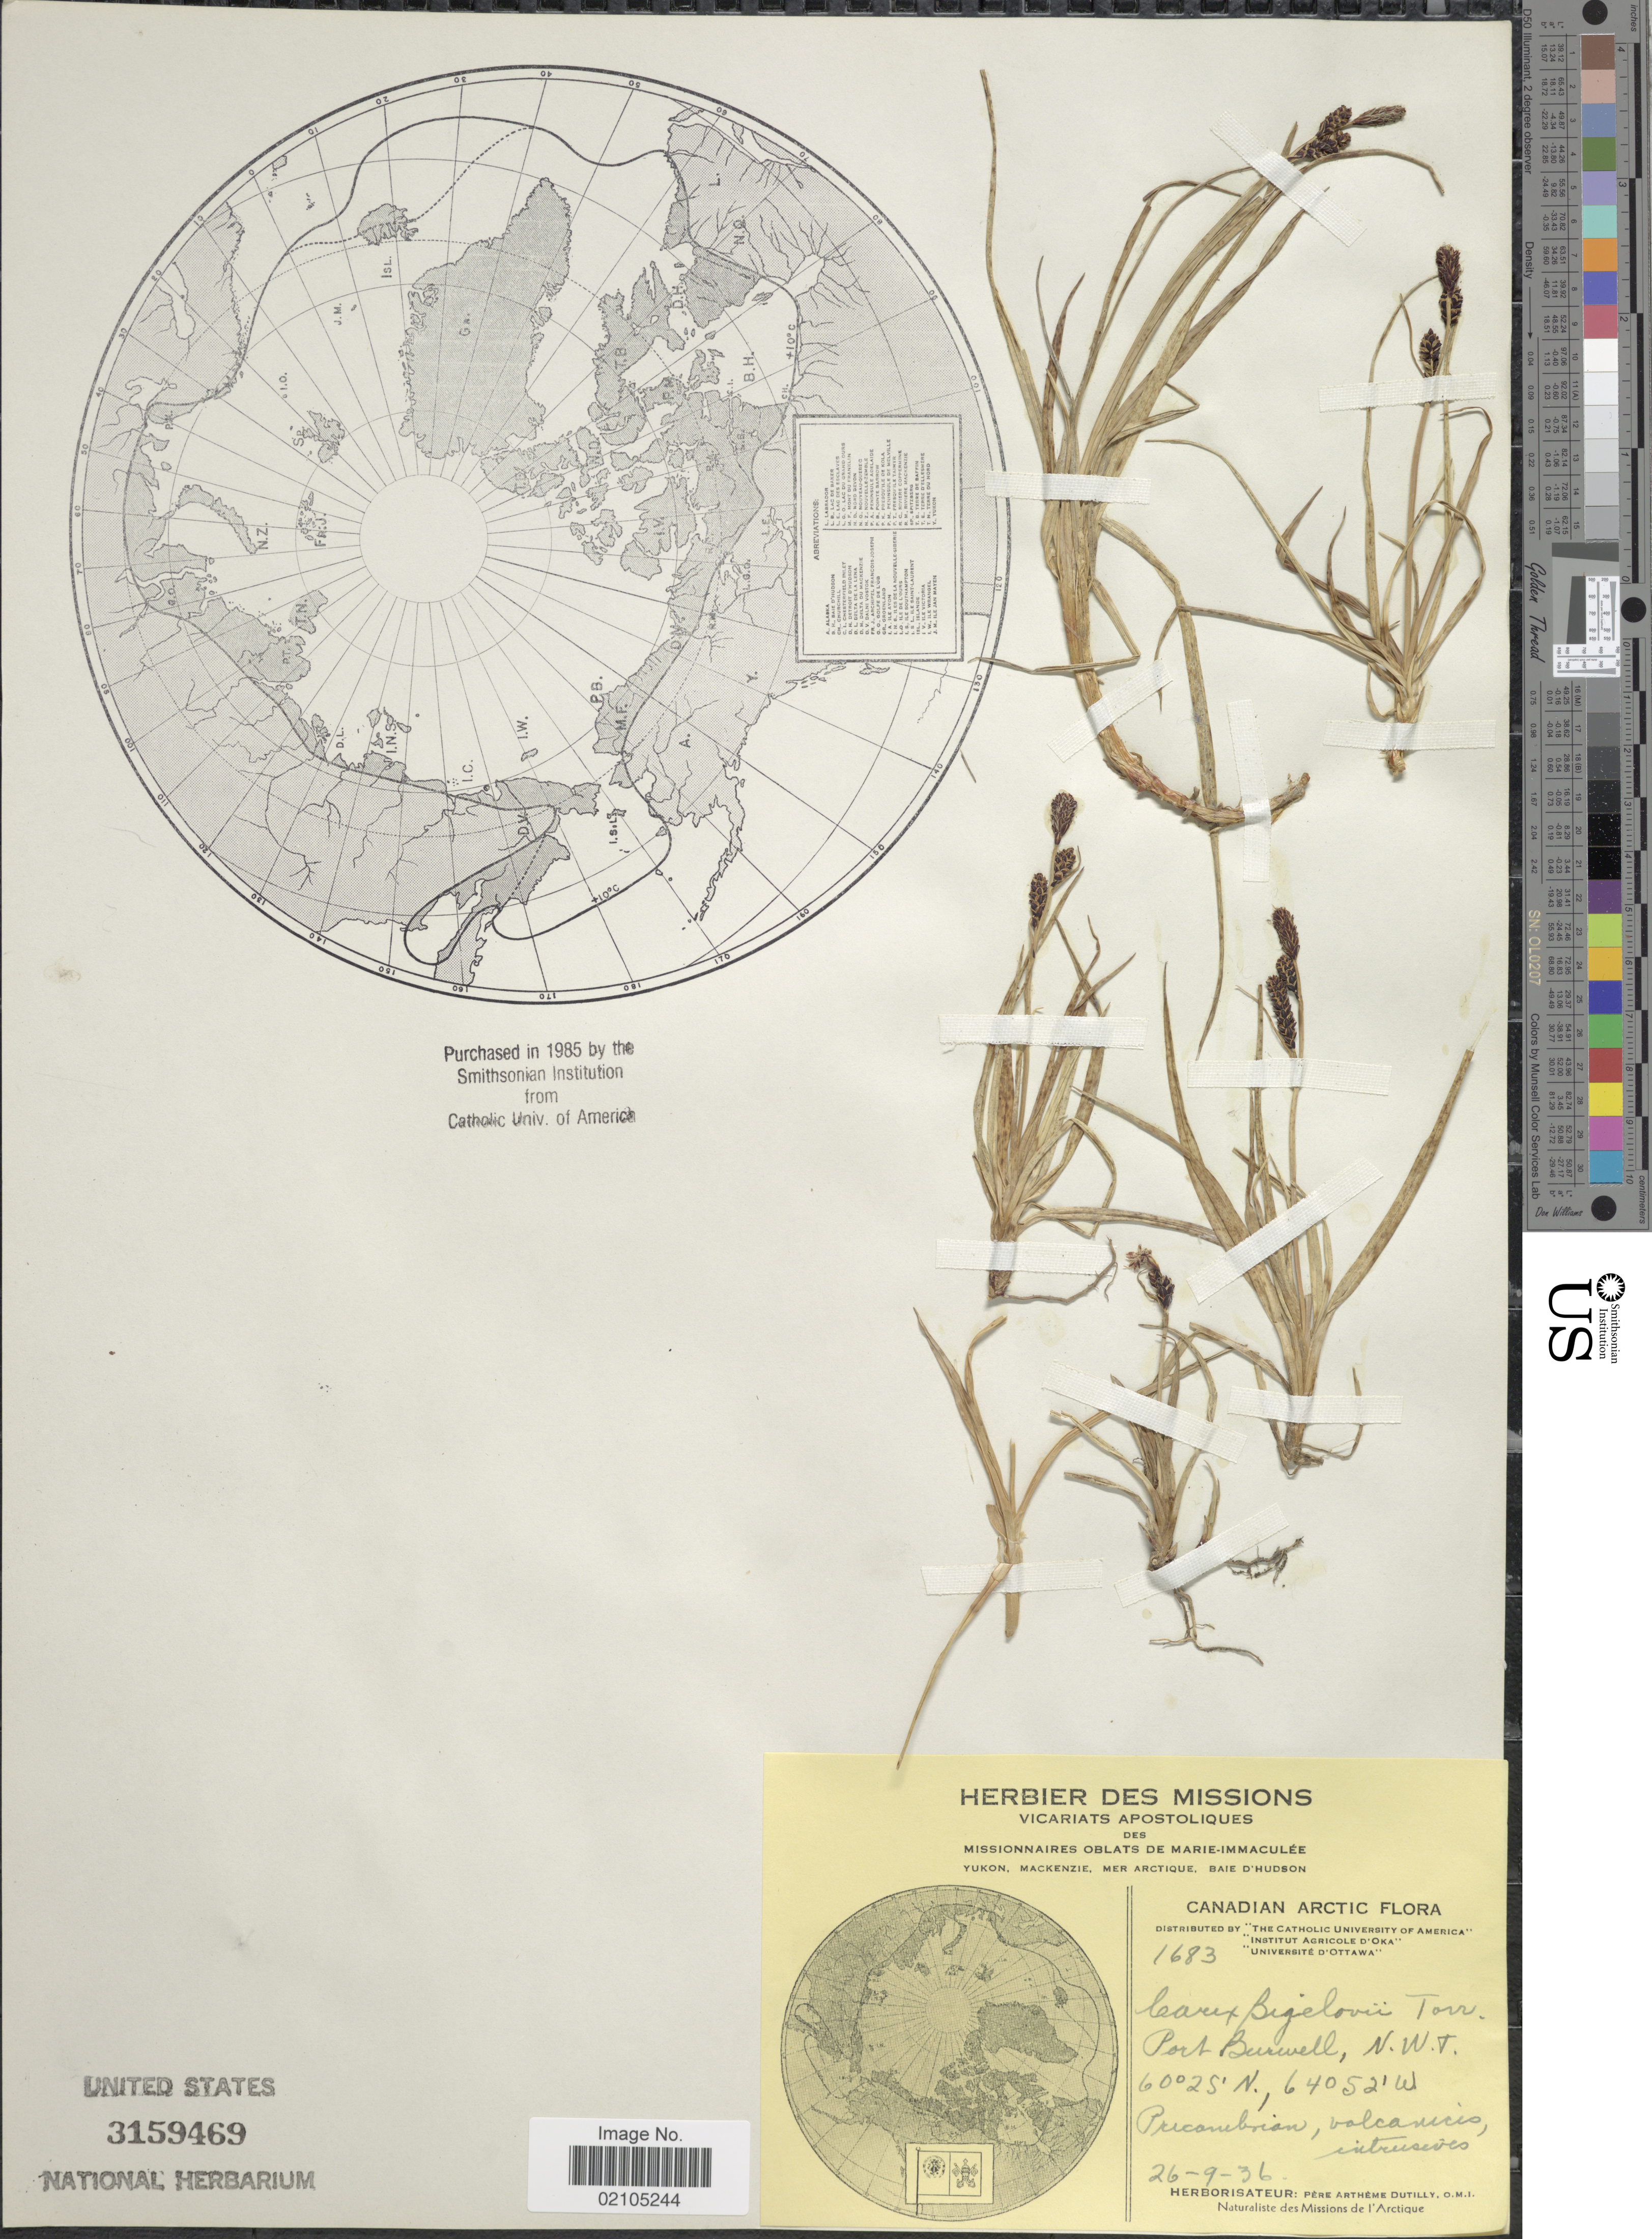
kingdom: Plantae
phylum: Tracheophyta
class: Liliopsida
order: Poales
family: Cyperaceae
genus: Carex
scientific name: Carex bigelowii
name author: Torr. ex Schwein.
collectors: A. Dutilly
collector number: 1683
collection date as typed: Transcribed d/m/y: 26/9/36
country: Canada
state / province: Northwest Territories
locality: Canadian Arctic, Port Burwell, N.W.T. Precambrian.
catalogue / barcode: US 3159469